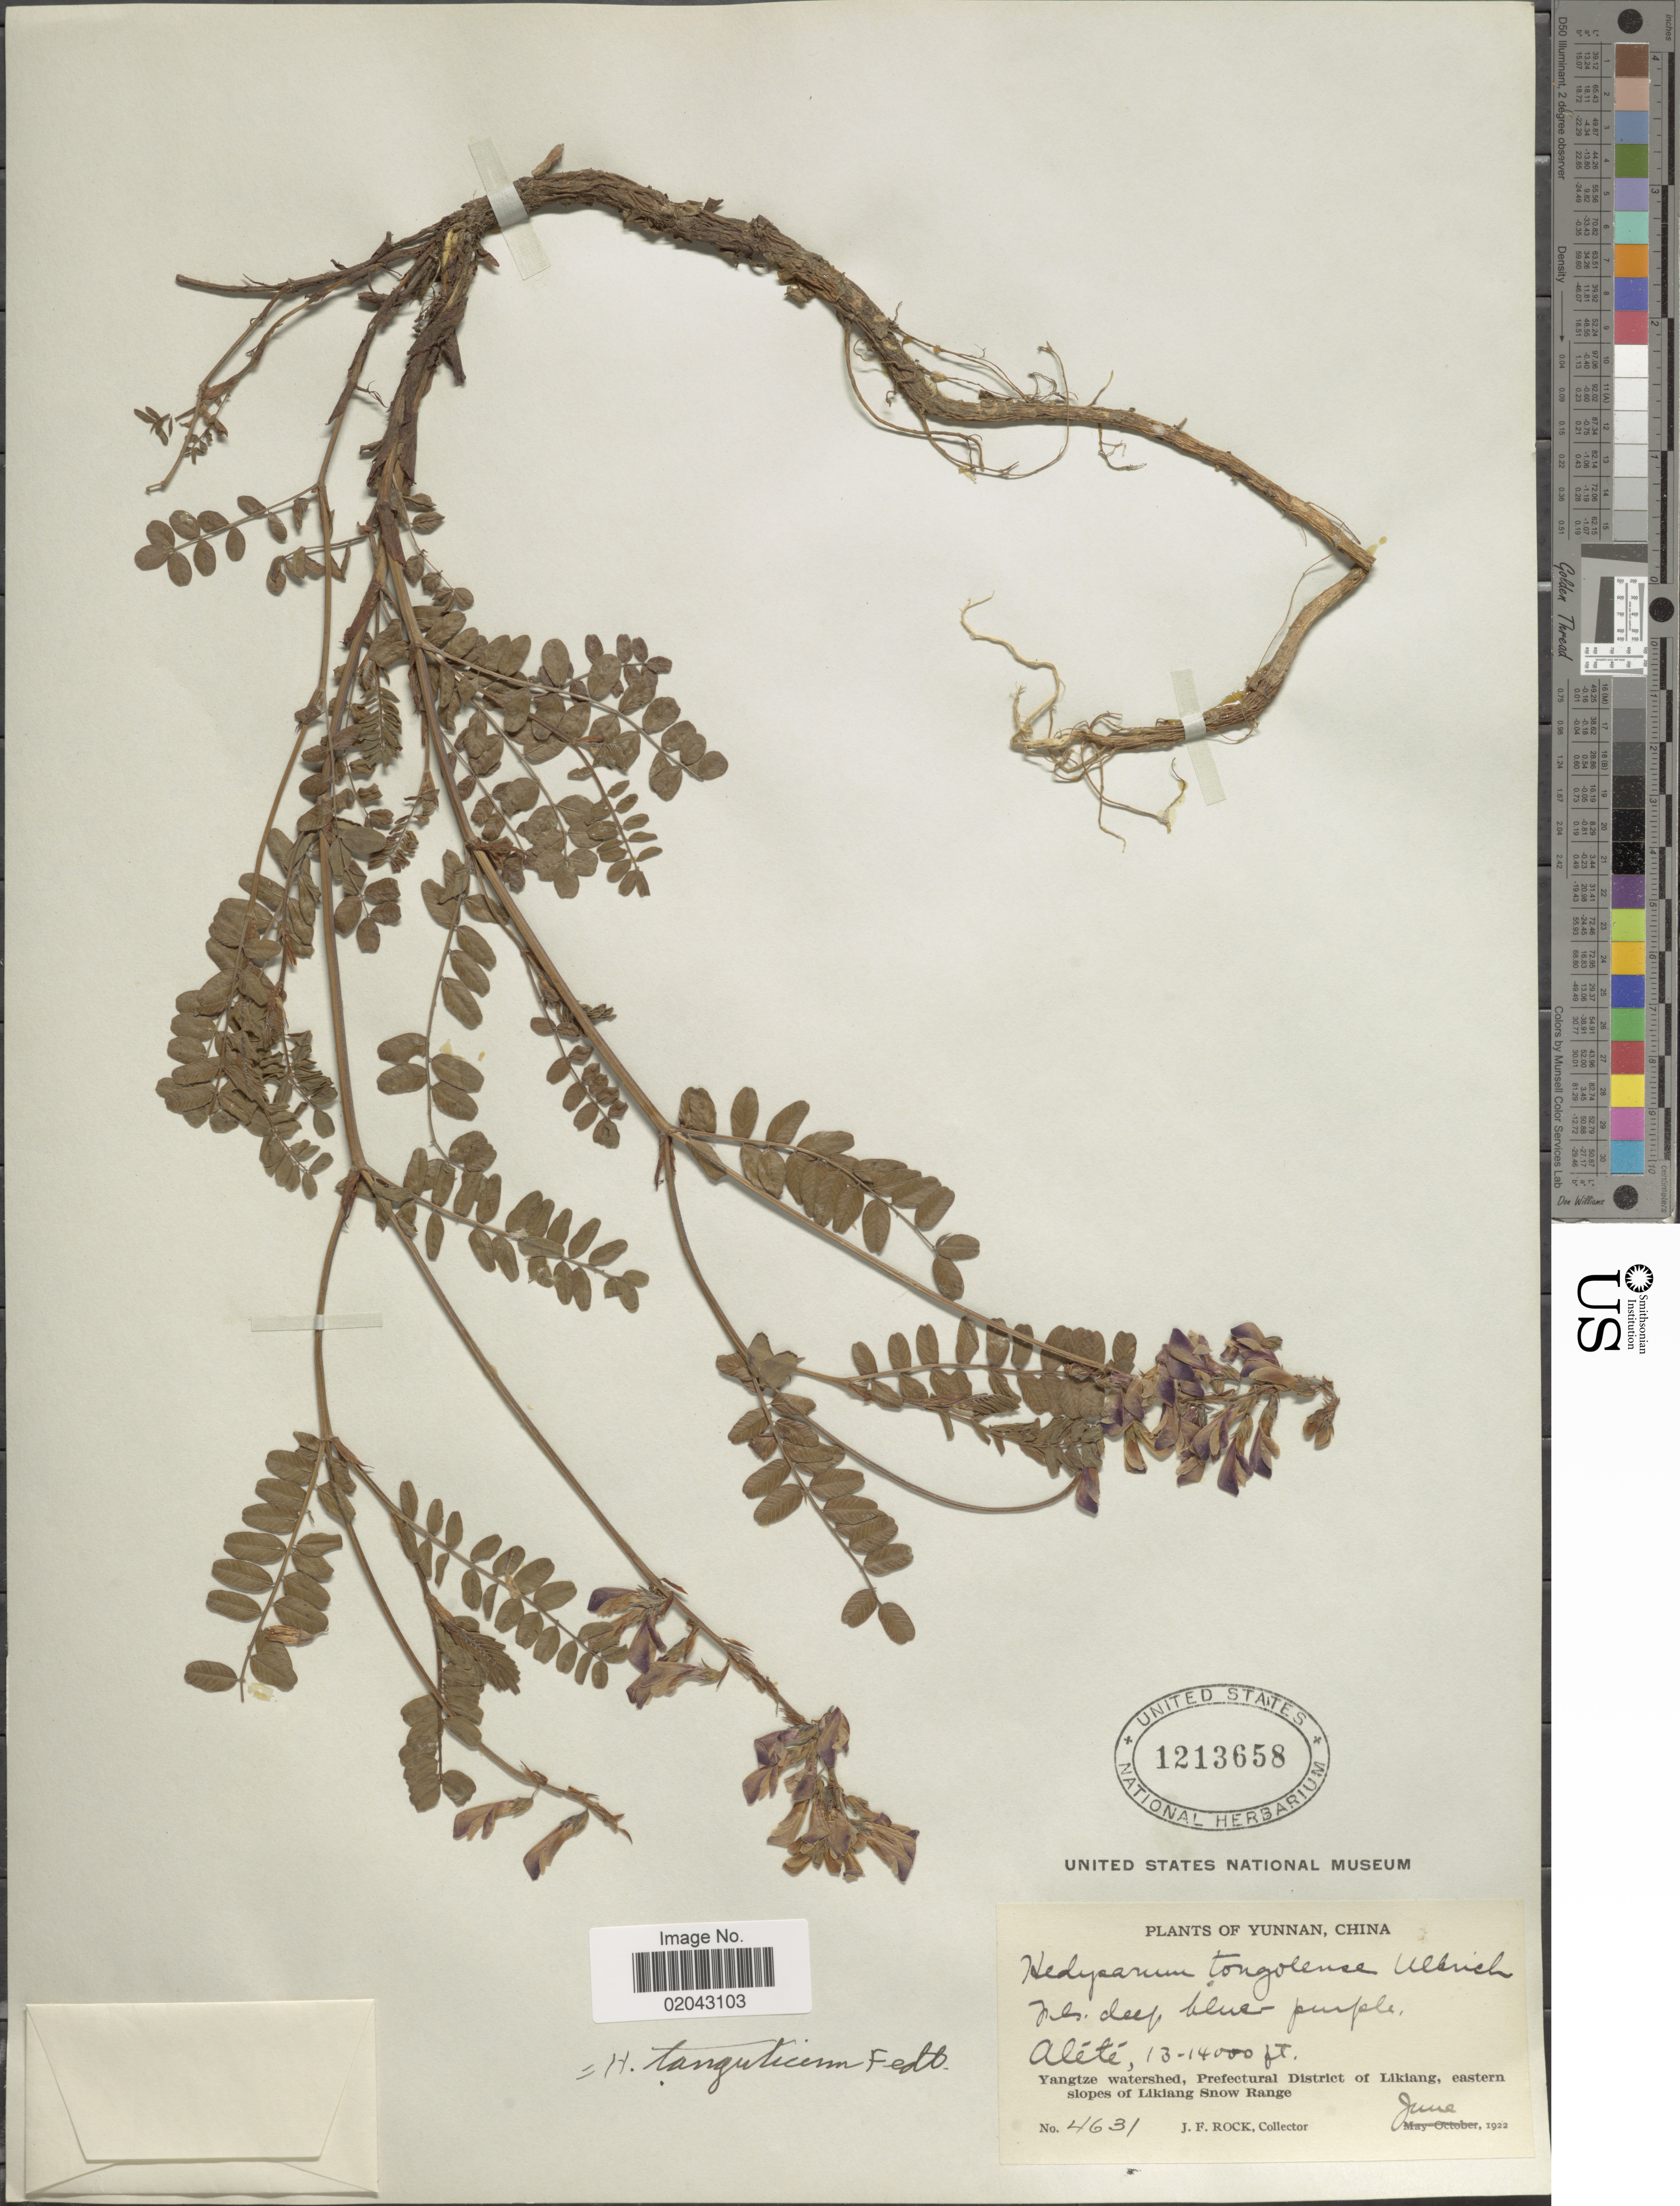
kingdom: Plantae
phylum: Tracheophyta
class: Magnoliopsida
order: Fabales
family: Fabaceae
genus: Hedysarum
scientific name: Hedysarum tanguticum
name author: B. Fedtsch.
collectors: J. Rock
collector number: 4631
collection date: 1922-06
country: China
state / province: Yunnan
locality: Alete, Yangtze watershed, Prefectural District of Likiang, eastern slopes of Likiang Snow Range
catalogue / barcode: US 1213658